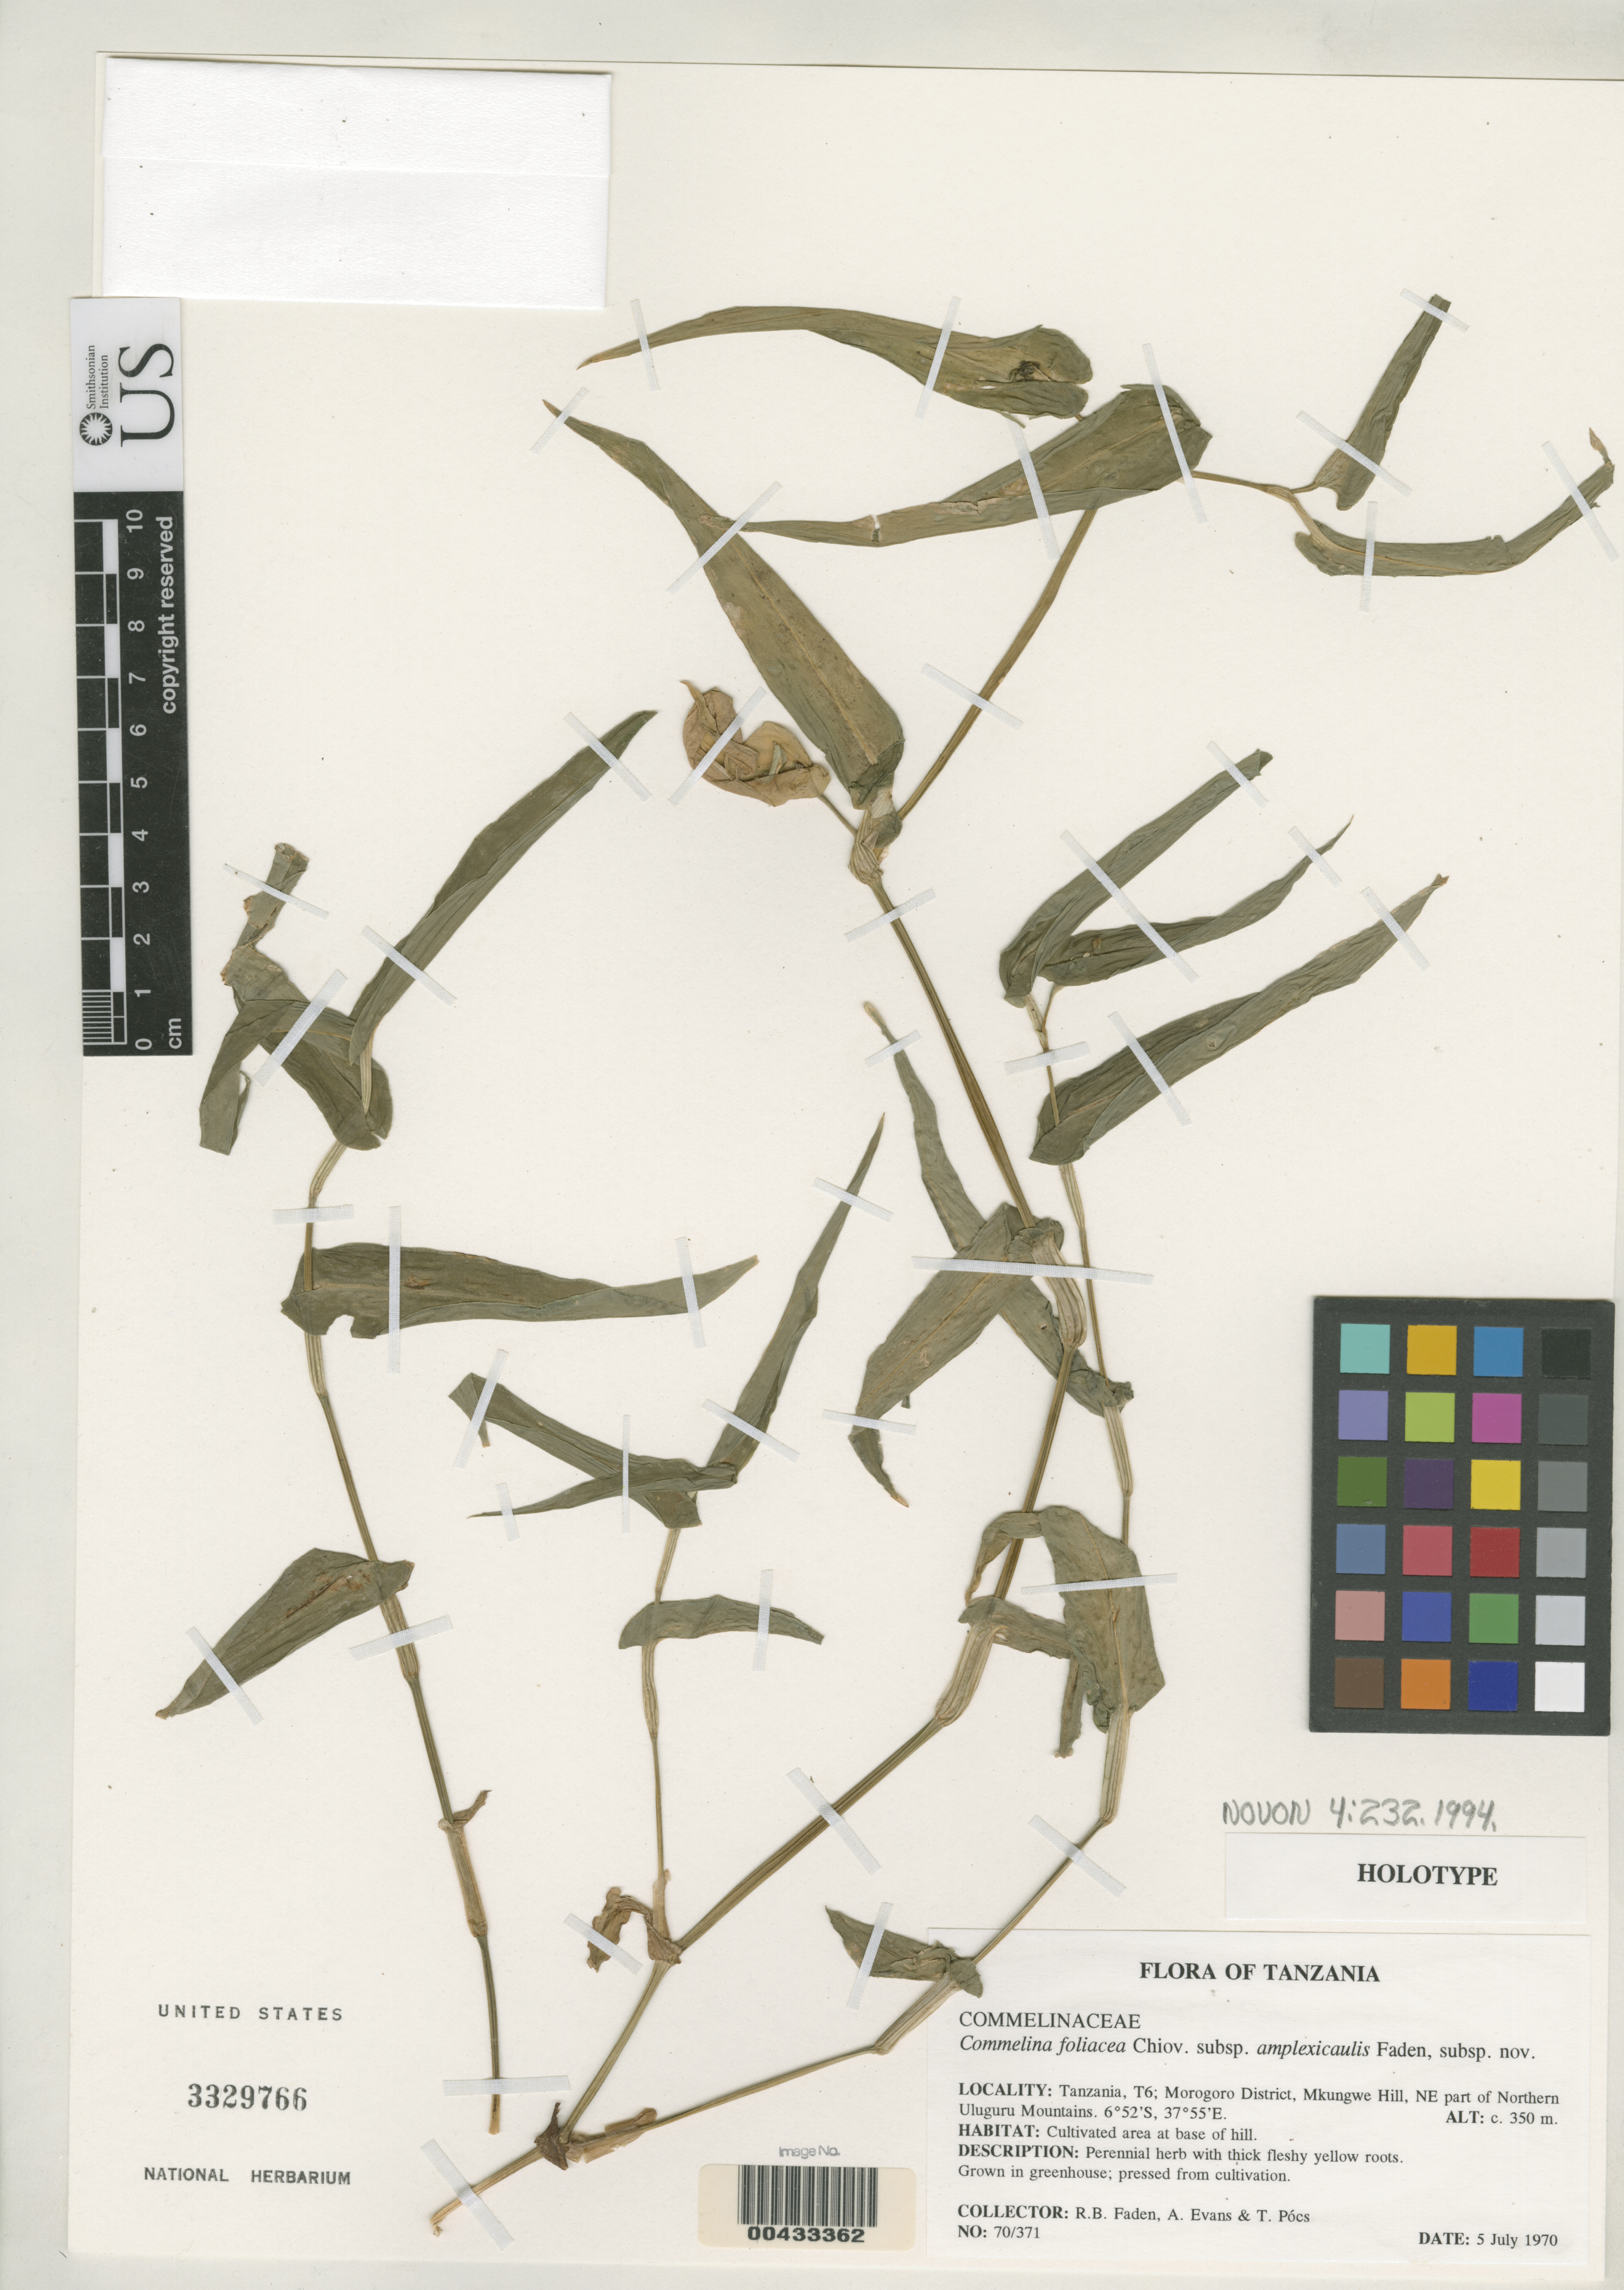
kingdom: Plantae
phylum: Tracheophyta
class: Liliopsida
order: Commelinales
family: Commelinaceae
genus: Commelina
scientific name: Commelina foliacea subsp. amplexicaulis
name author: Faden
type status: Holotype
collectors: R. B. Faden, A. J. Evans & T. Pocs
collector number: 70/371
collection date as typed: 05 Jul 1970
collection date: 1970-07-05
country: Tanzania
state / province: Morogoro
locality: Mkunge Hill, NE part of northern Uluguru Mountains.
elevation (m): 350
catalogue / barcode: US 3329766